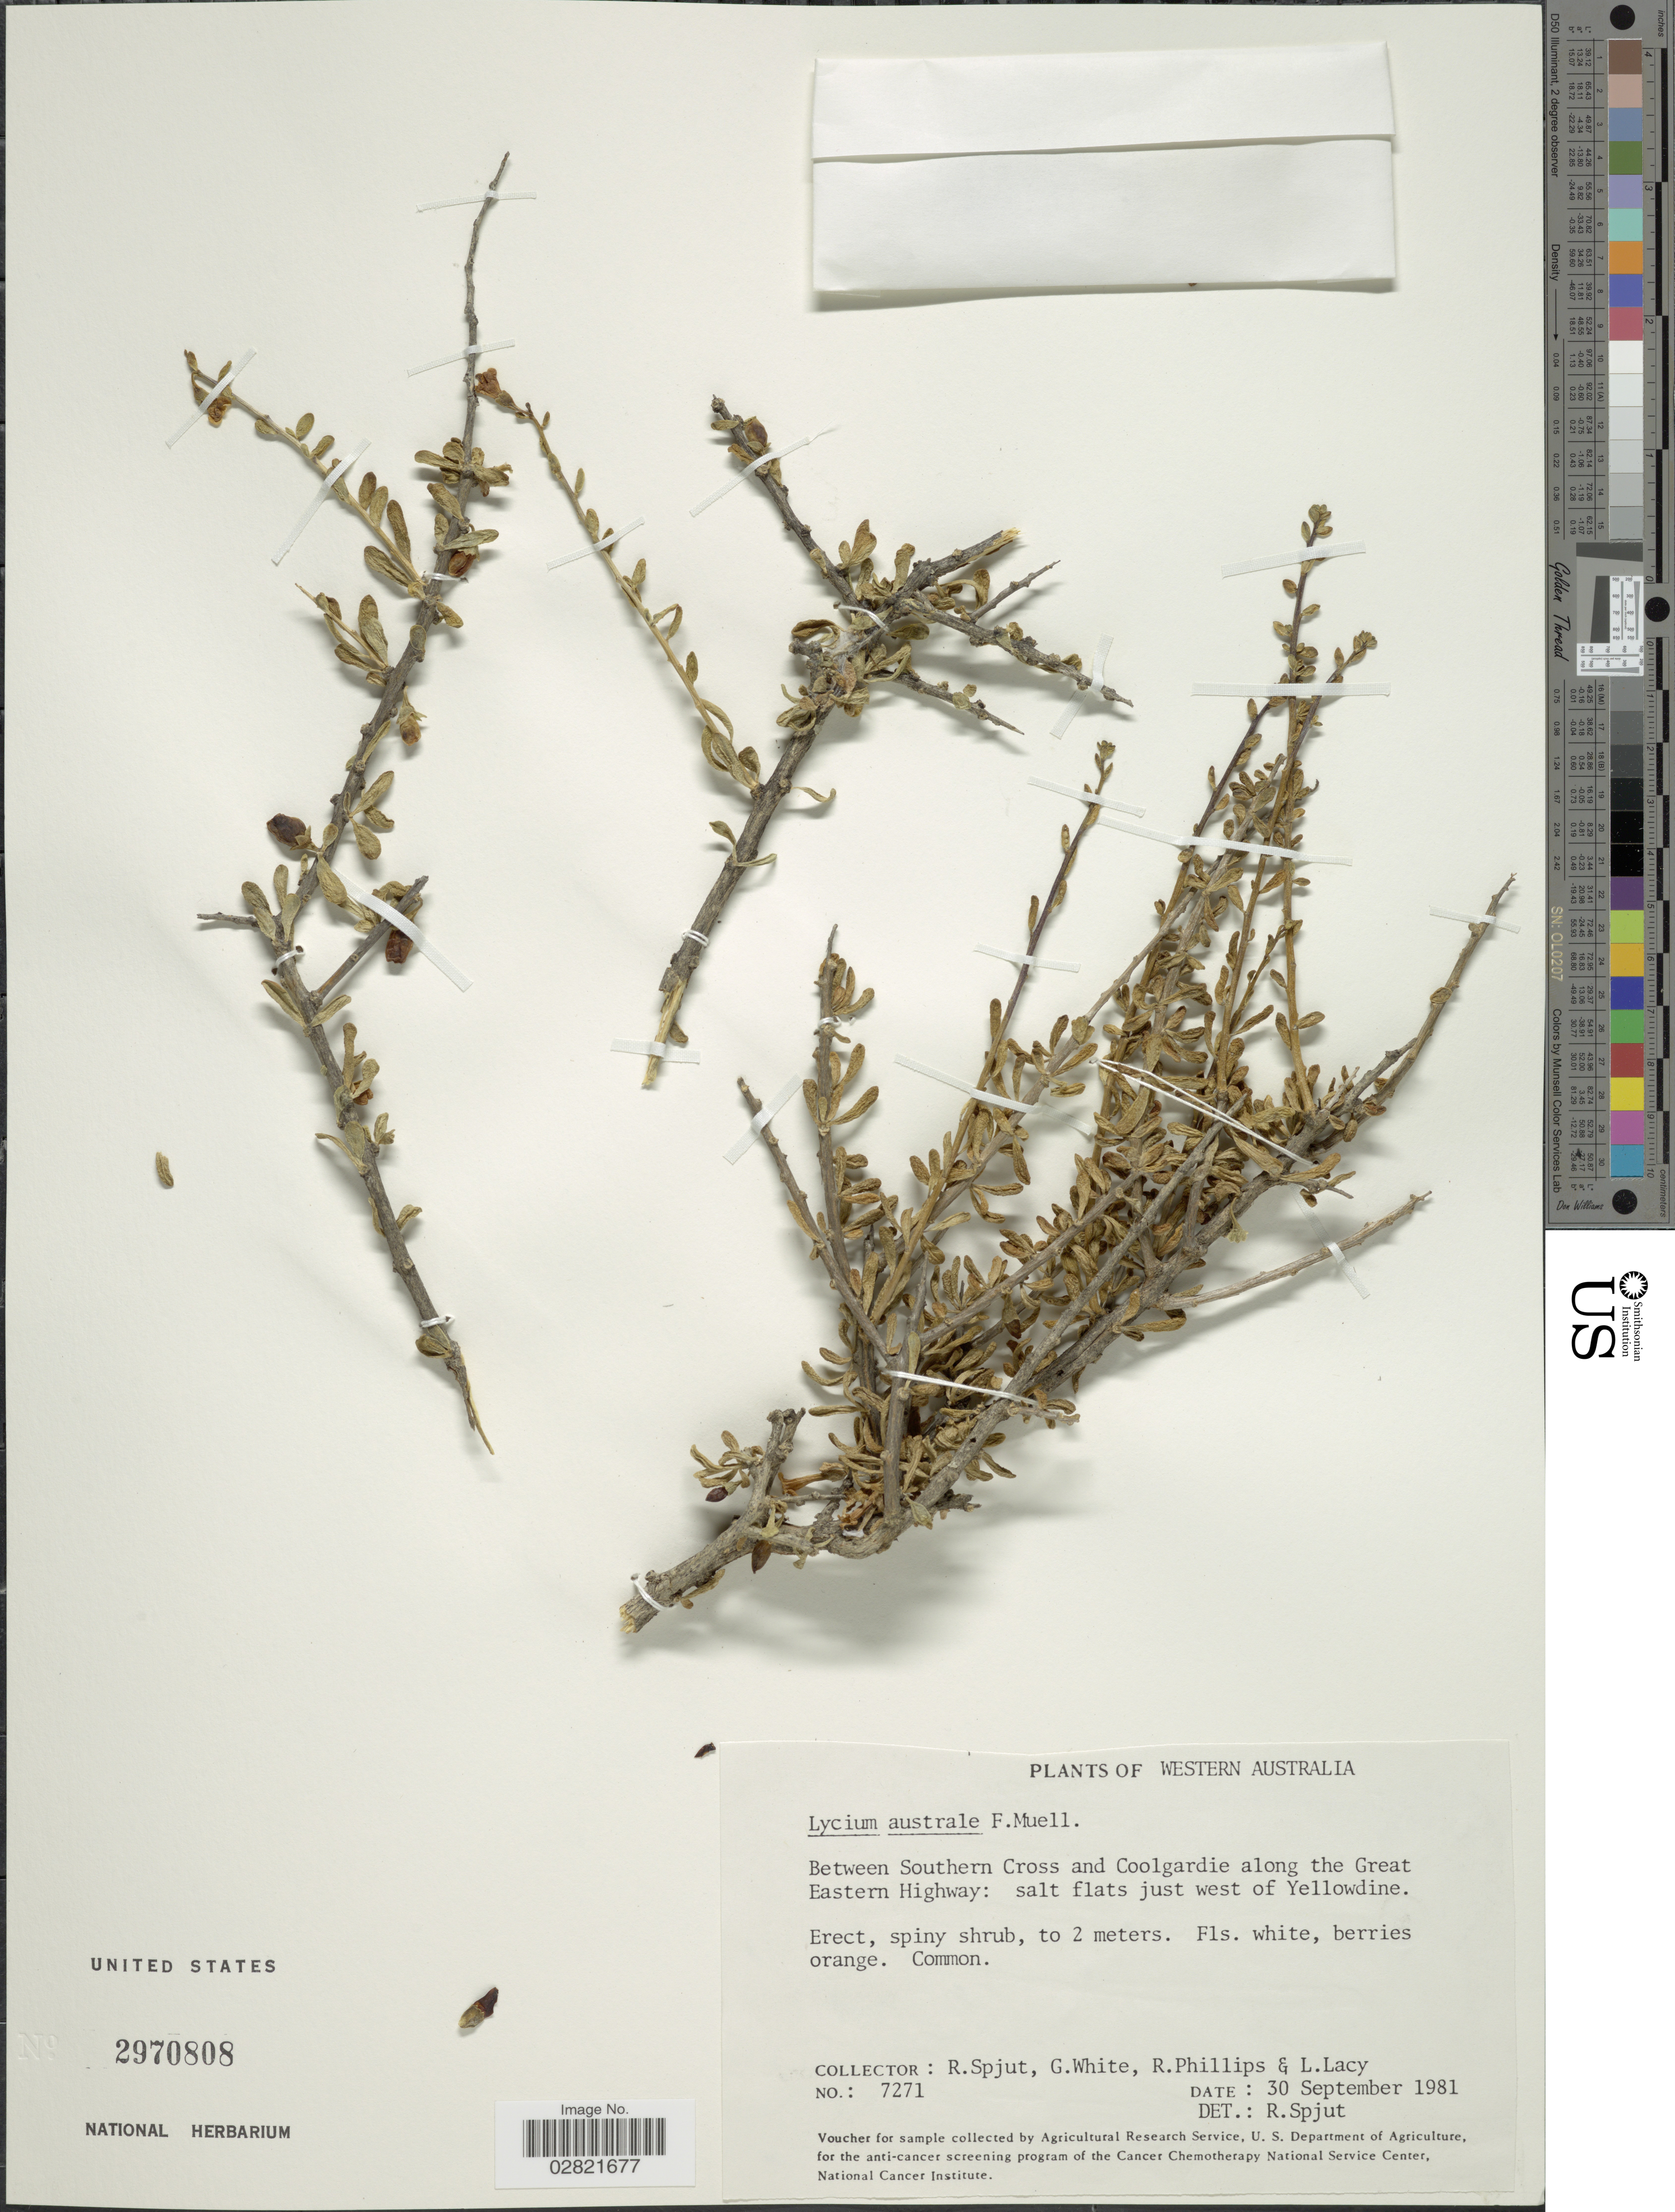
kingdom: Plantae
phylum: Tracheophyta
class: Magnoliopsida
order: Solanales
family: Solanaceae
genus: Lycium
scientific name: Lycium australe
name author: F. Muell.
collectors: R. Spjut, G. White, R. Phillips & L. Lacy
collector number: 7271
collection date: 1981-09-30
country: Australia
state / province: Western Australia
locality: Between Southern Cross and Coolgardie along the Great Eastern Highway: salt flats just west of Yellowdine.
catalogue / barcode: US 2970808